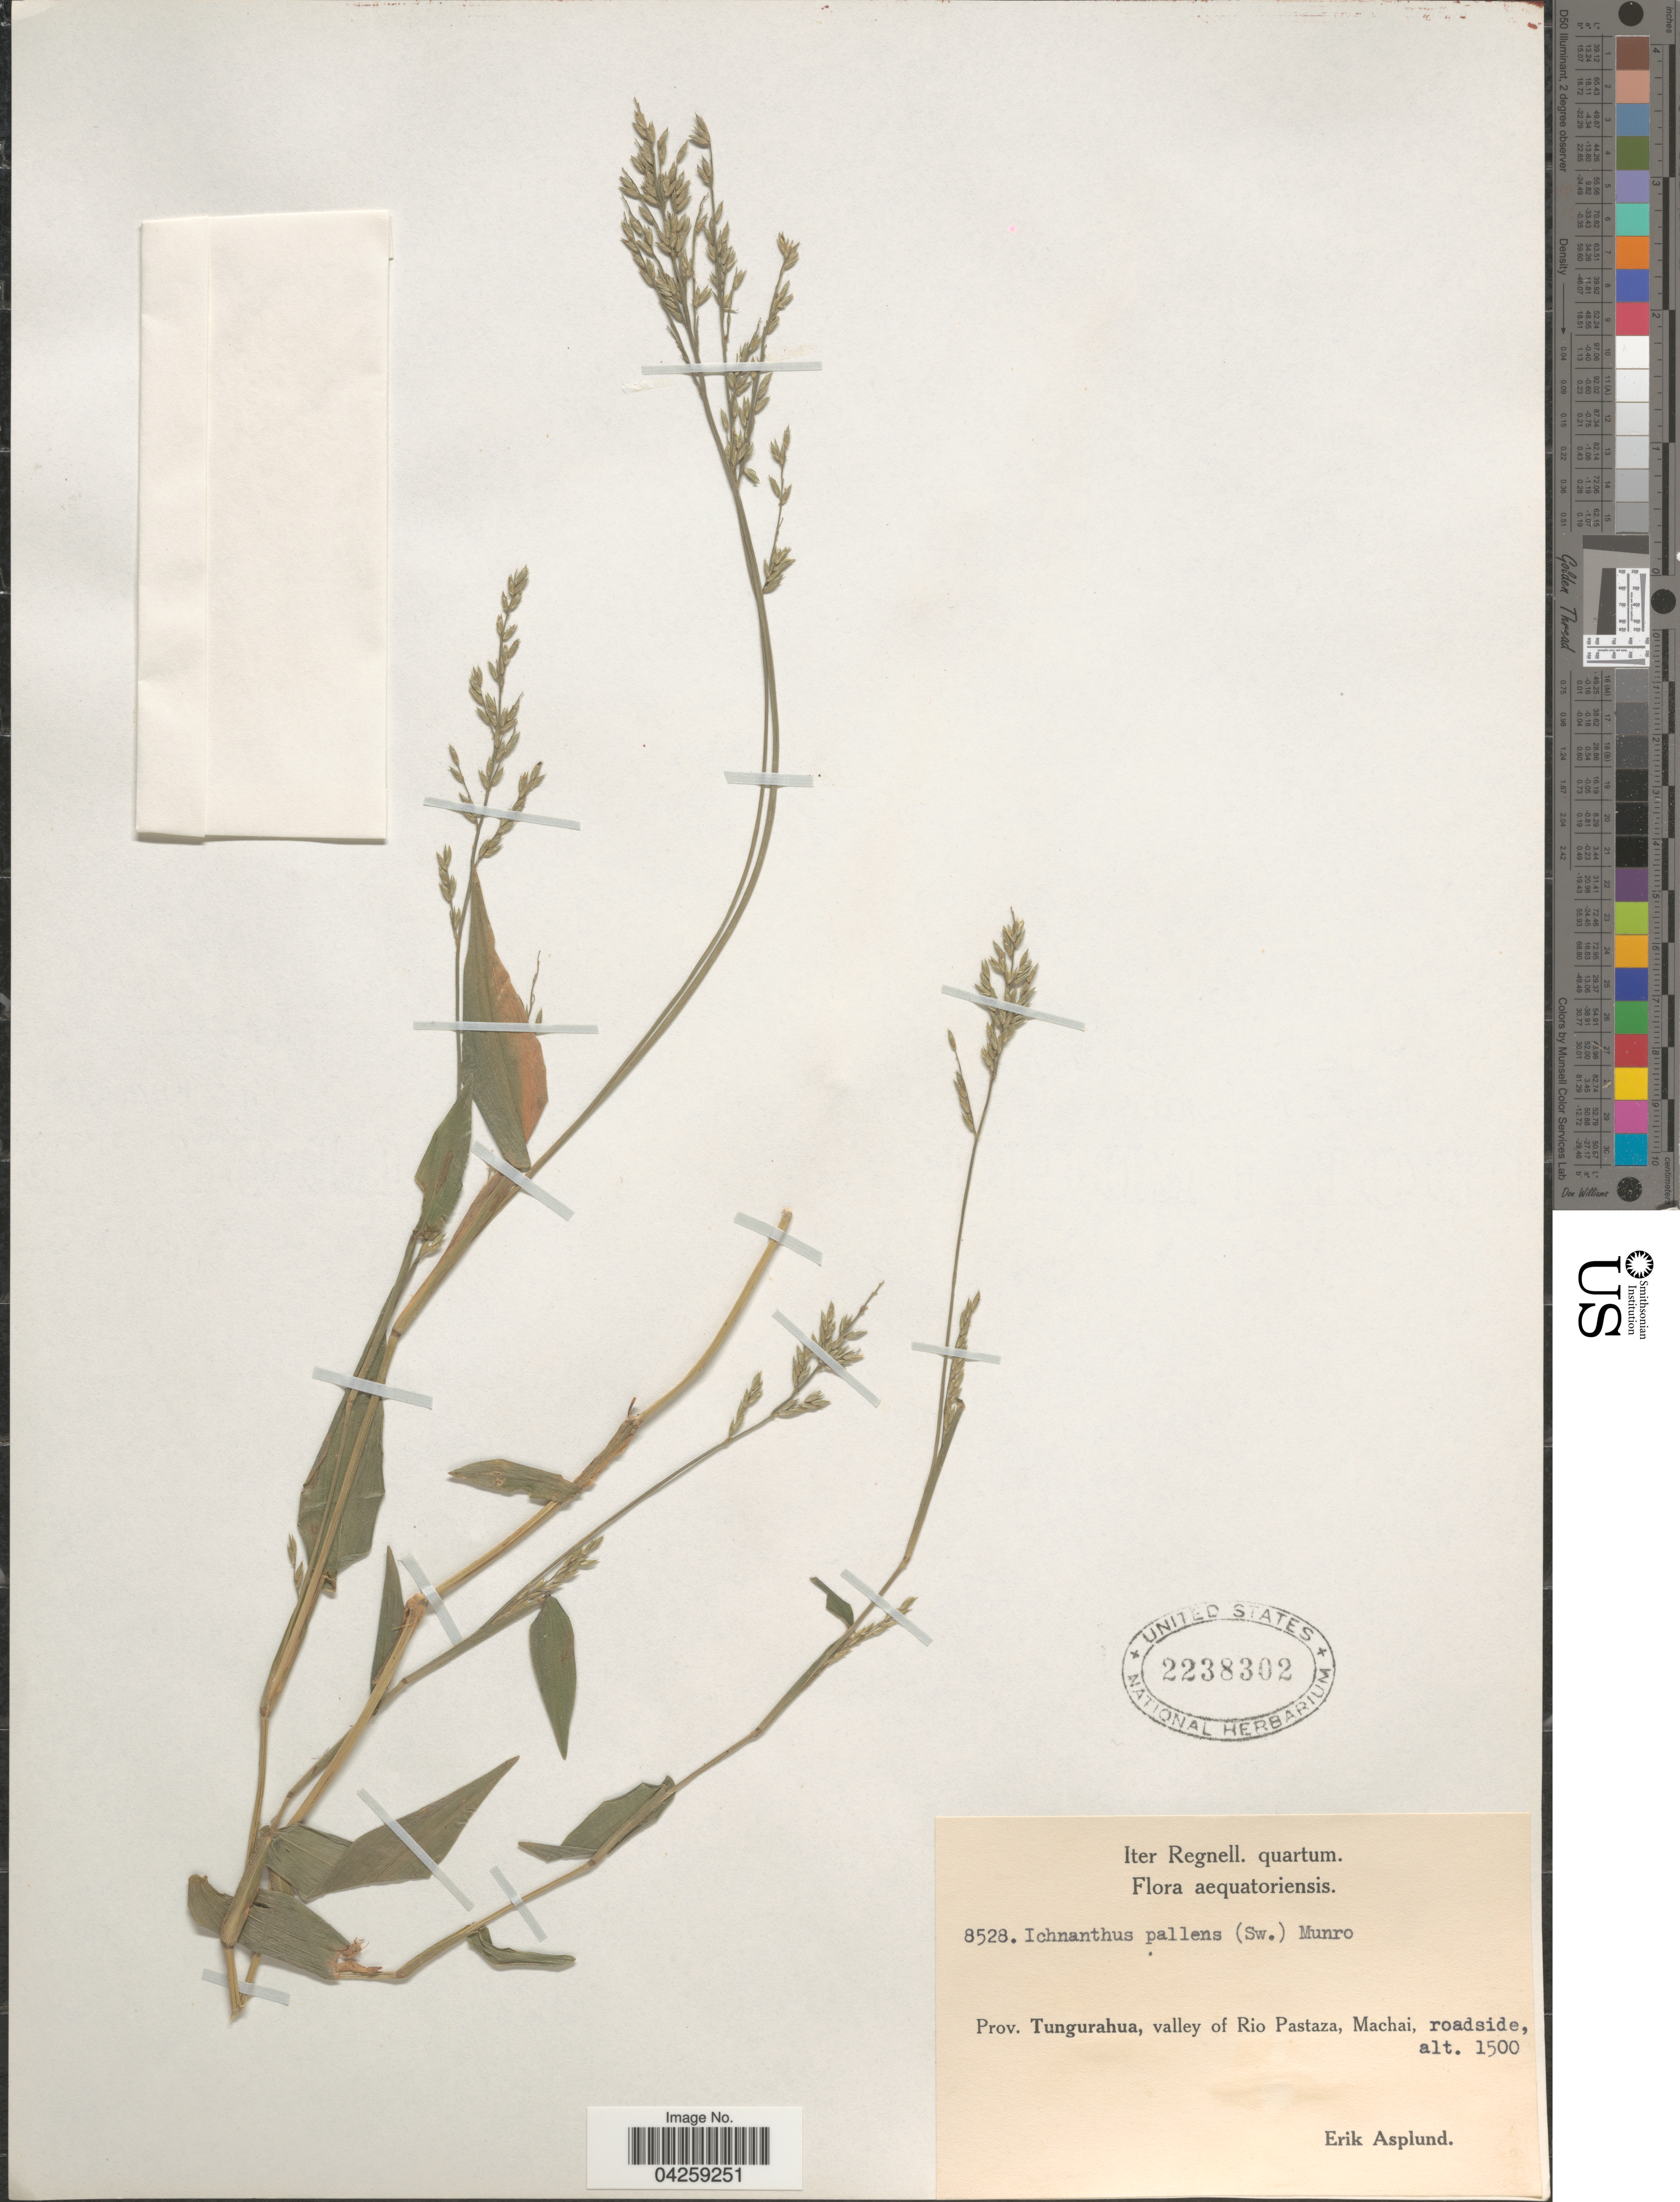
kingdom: Plantae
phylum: Tracheophyta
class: Liliopsida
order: Poales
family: Poaceae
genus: Ichnanthus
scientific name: Ichnanthus pallens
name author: (Sw.) Munro ex Benth.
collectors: E. Asplund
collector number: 8528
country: Ecuador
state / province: Tungurahua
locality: Iter Regnell. quartum. Aequatoriensis. Valley of Rio Pastaza, Machai, roadside.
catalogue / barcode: US 2238302